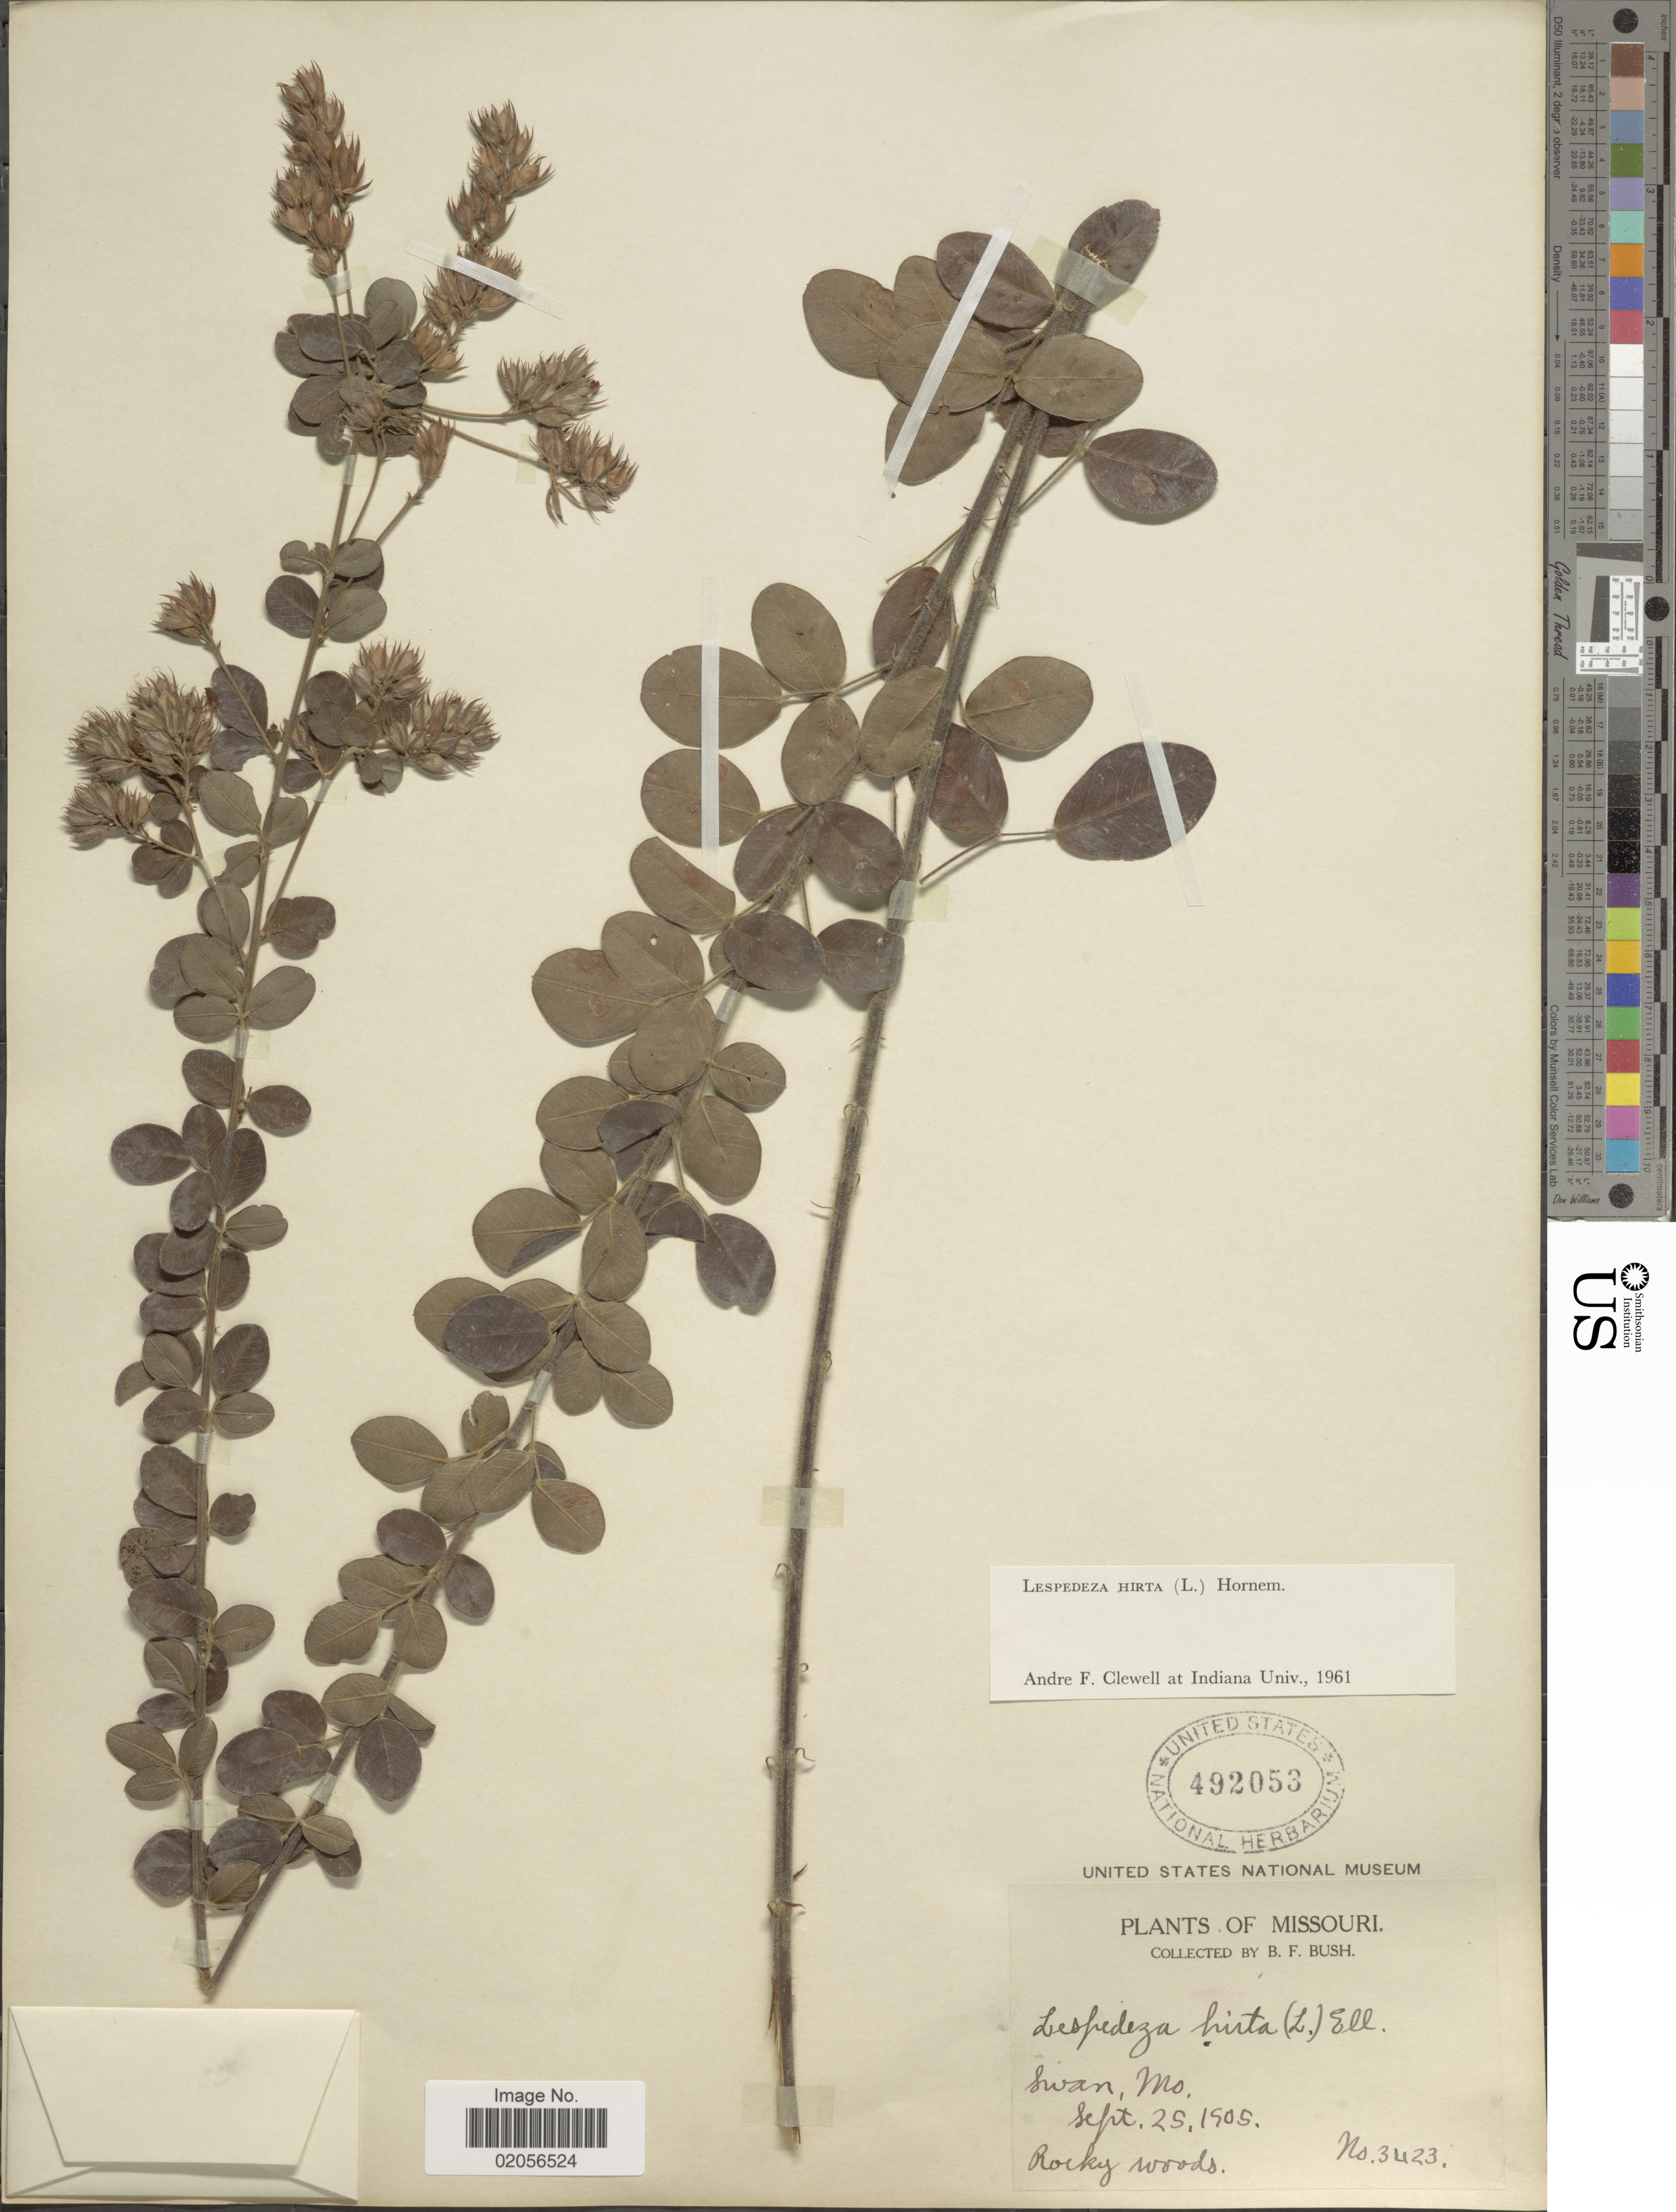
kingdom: Plantae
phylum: Tracheophyta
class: Magnoliopsida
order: Fabales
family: Fabaceae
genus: Lespedeza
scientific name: Lespedeza hirta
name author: (L.) Hornem.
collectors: B. F. Bush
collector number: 3423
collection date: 1905-09-25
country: United States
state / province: Missouri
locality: Swan, Rocky woods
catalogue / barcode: US 492053